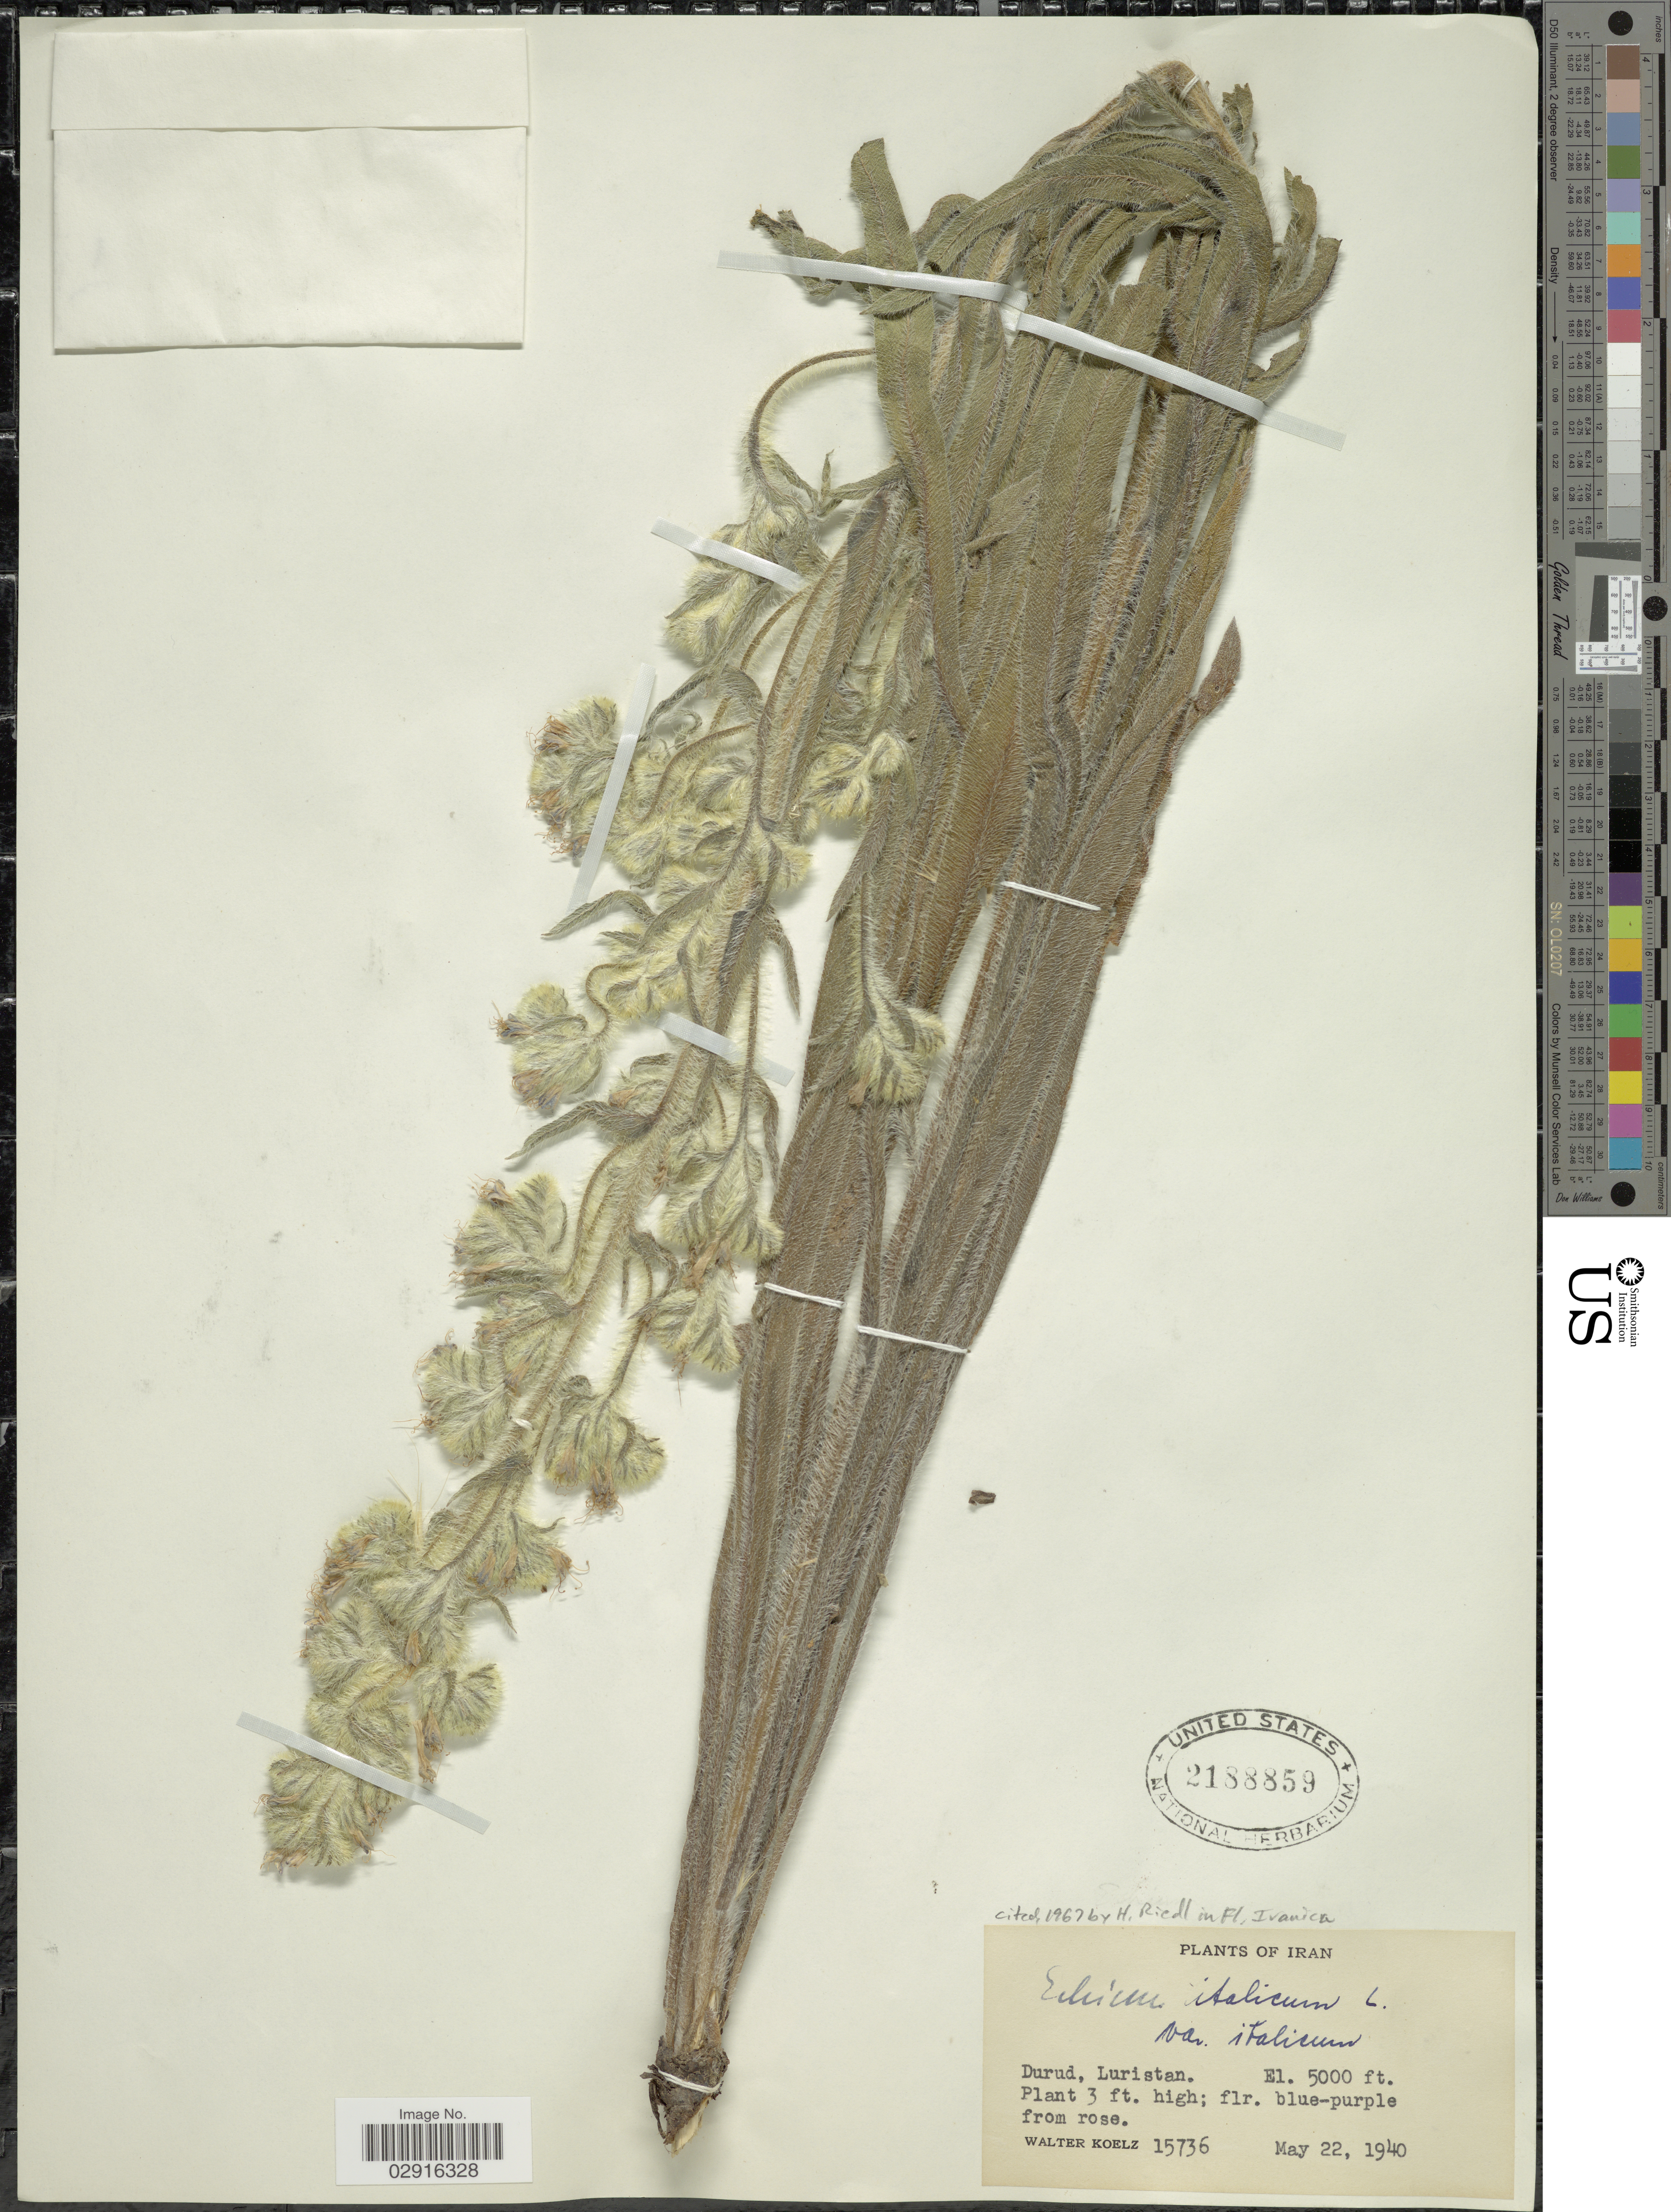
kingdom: Plantae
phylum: Tracheophyta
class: Magnoliopsida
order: Boraginales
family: Boraginaceae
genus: Echium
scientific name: Echium italicum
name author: L.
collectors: W. N. Koelz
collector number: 15736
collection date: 1940-05-22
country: Iran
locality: Durud. Luristan.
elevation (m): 1524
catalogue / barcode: US 2188859